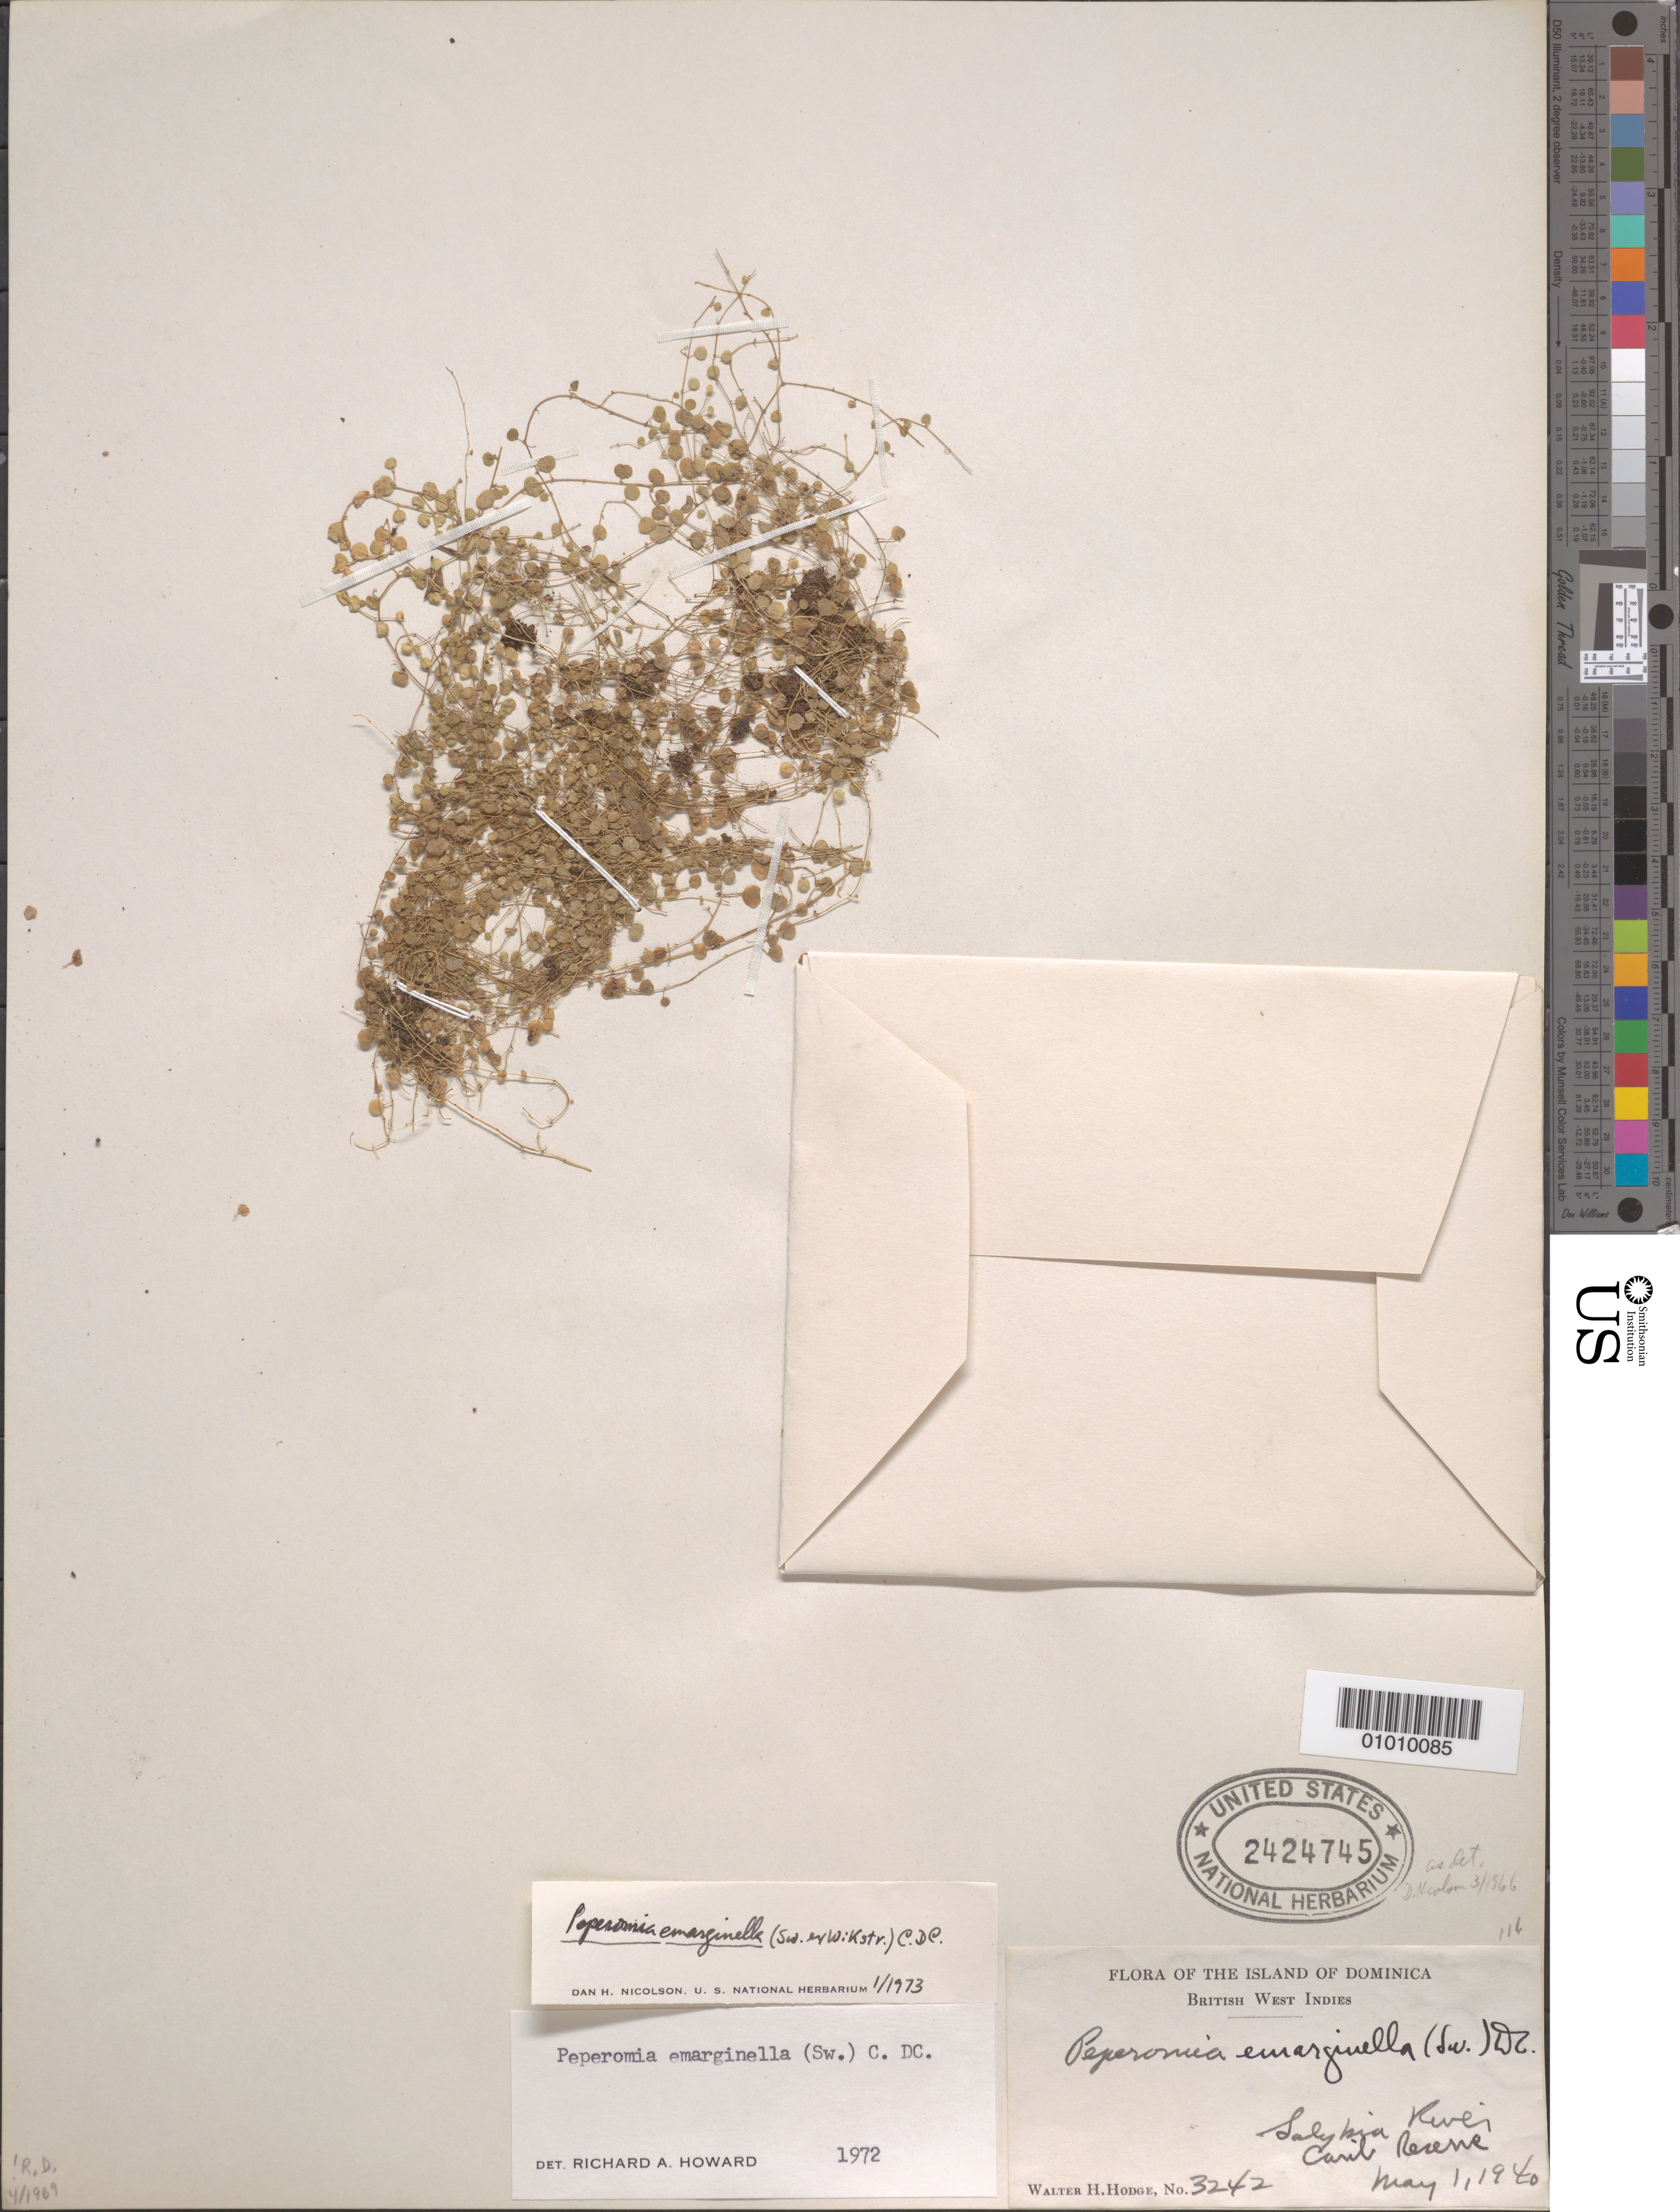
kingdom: Plantae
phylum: Tracheophyta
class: Magnoliopsida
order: Piperales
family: Piperaceae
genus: Peperomia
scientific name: Peperomia emarginella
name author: (Sw. ex Wikstr.) C. DC.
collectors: W. Hodge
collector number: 3242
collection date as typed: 11 May 1940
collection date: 1940-05-11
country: Dominica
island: Dominica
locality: forest and riverside.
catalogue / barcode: US 2424745